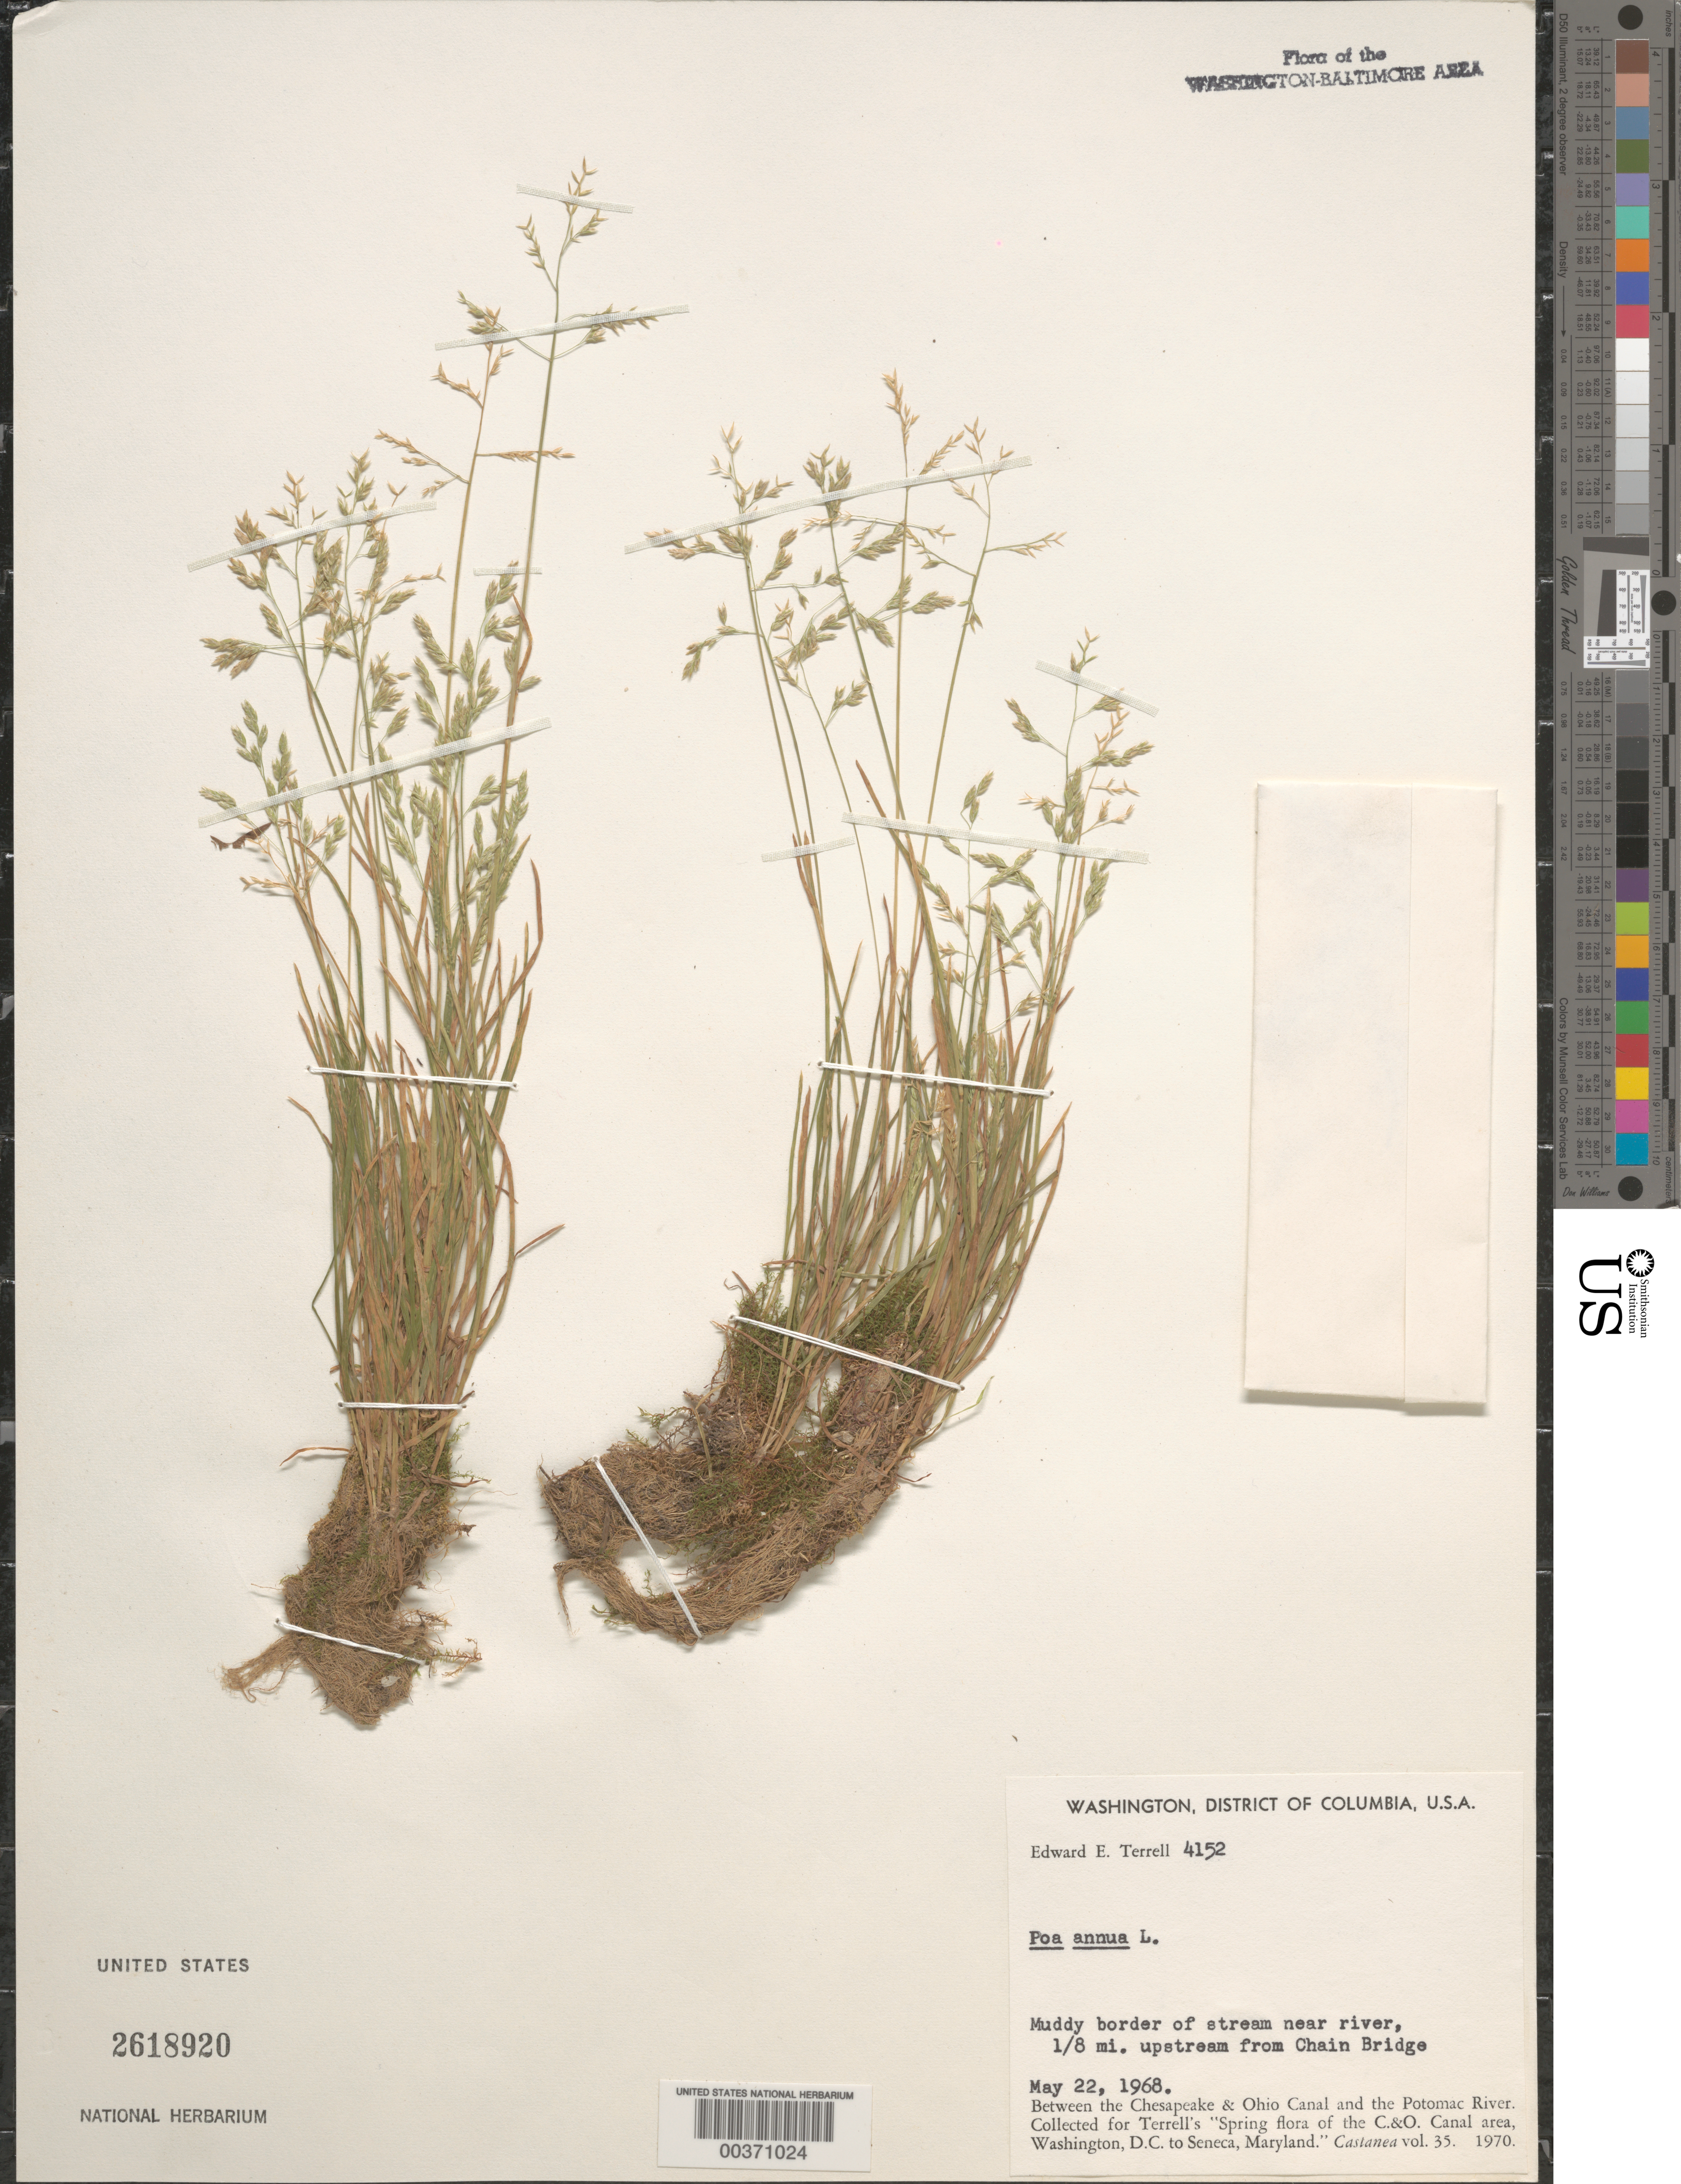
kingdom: Plantae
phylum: Tracheophyta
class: Liliopsida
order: Poales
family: Poaceae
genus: Poa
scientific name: Poa annua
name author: L.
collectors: E. E. Terrell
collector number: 4152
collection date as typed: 22 May 1968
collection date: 1968-05-22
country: United States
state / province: District of Columbia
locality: Upstream from Chain Bridge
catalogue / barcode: US 2618920